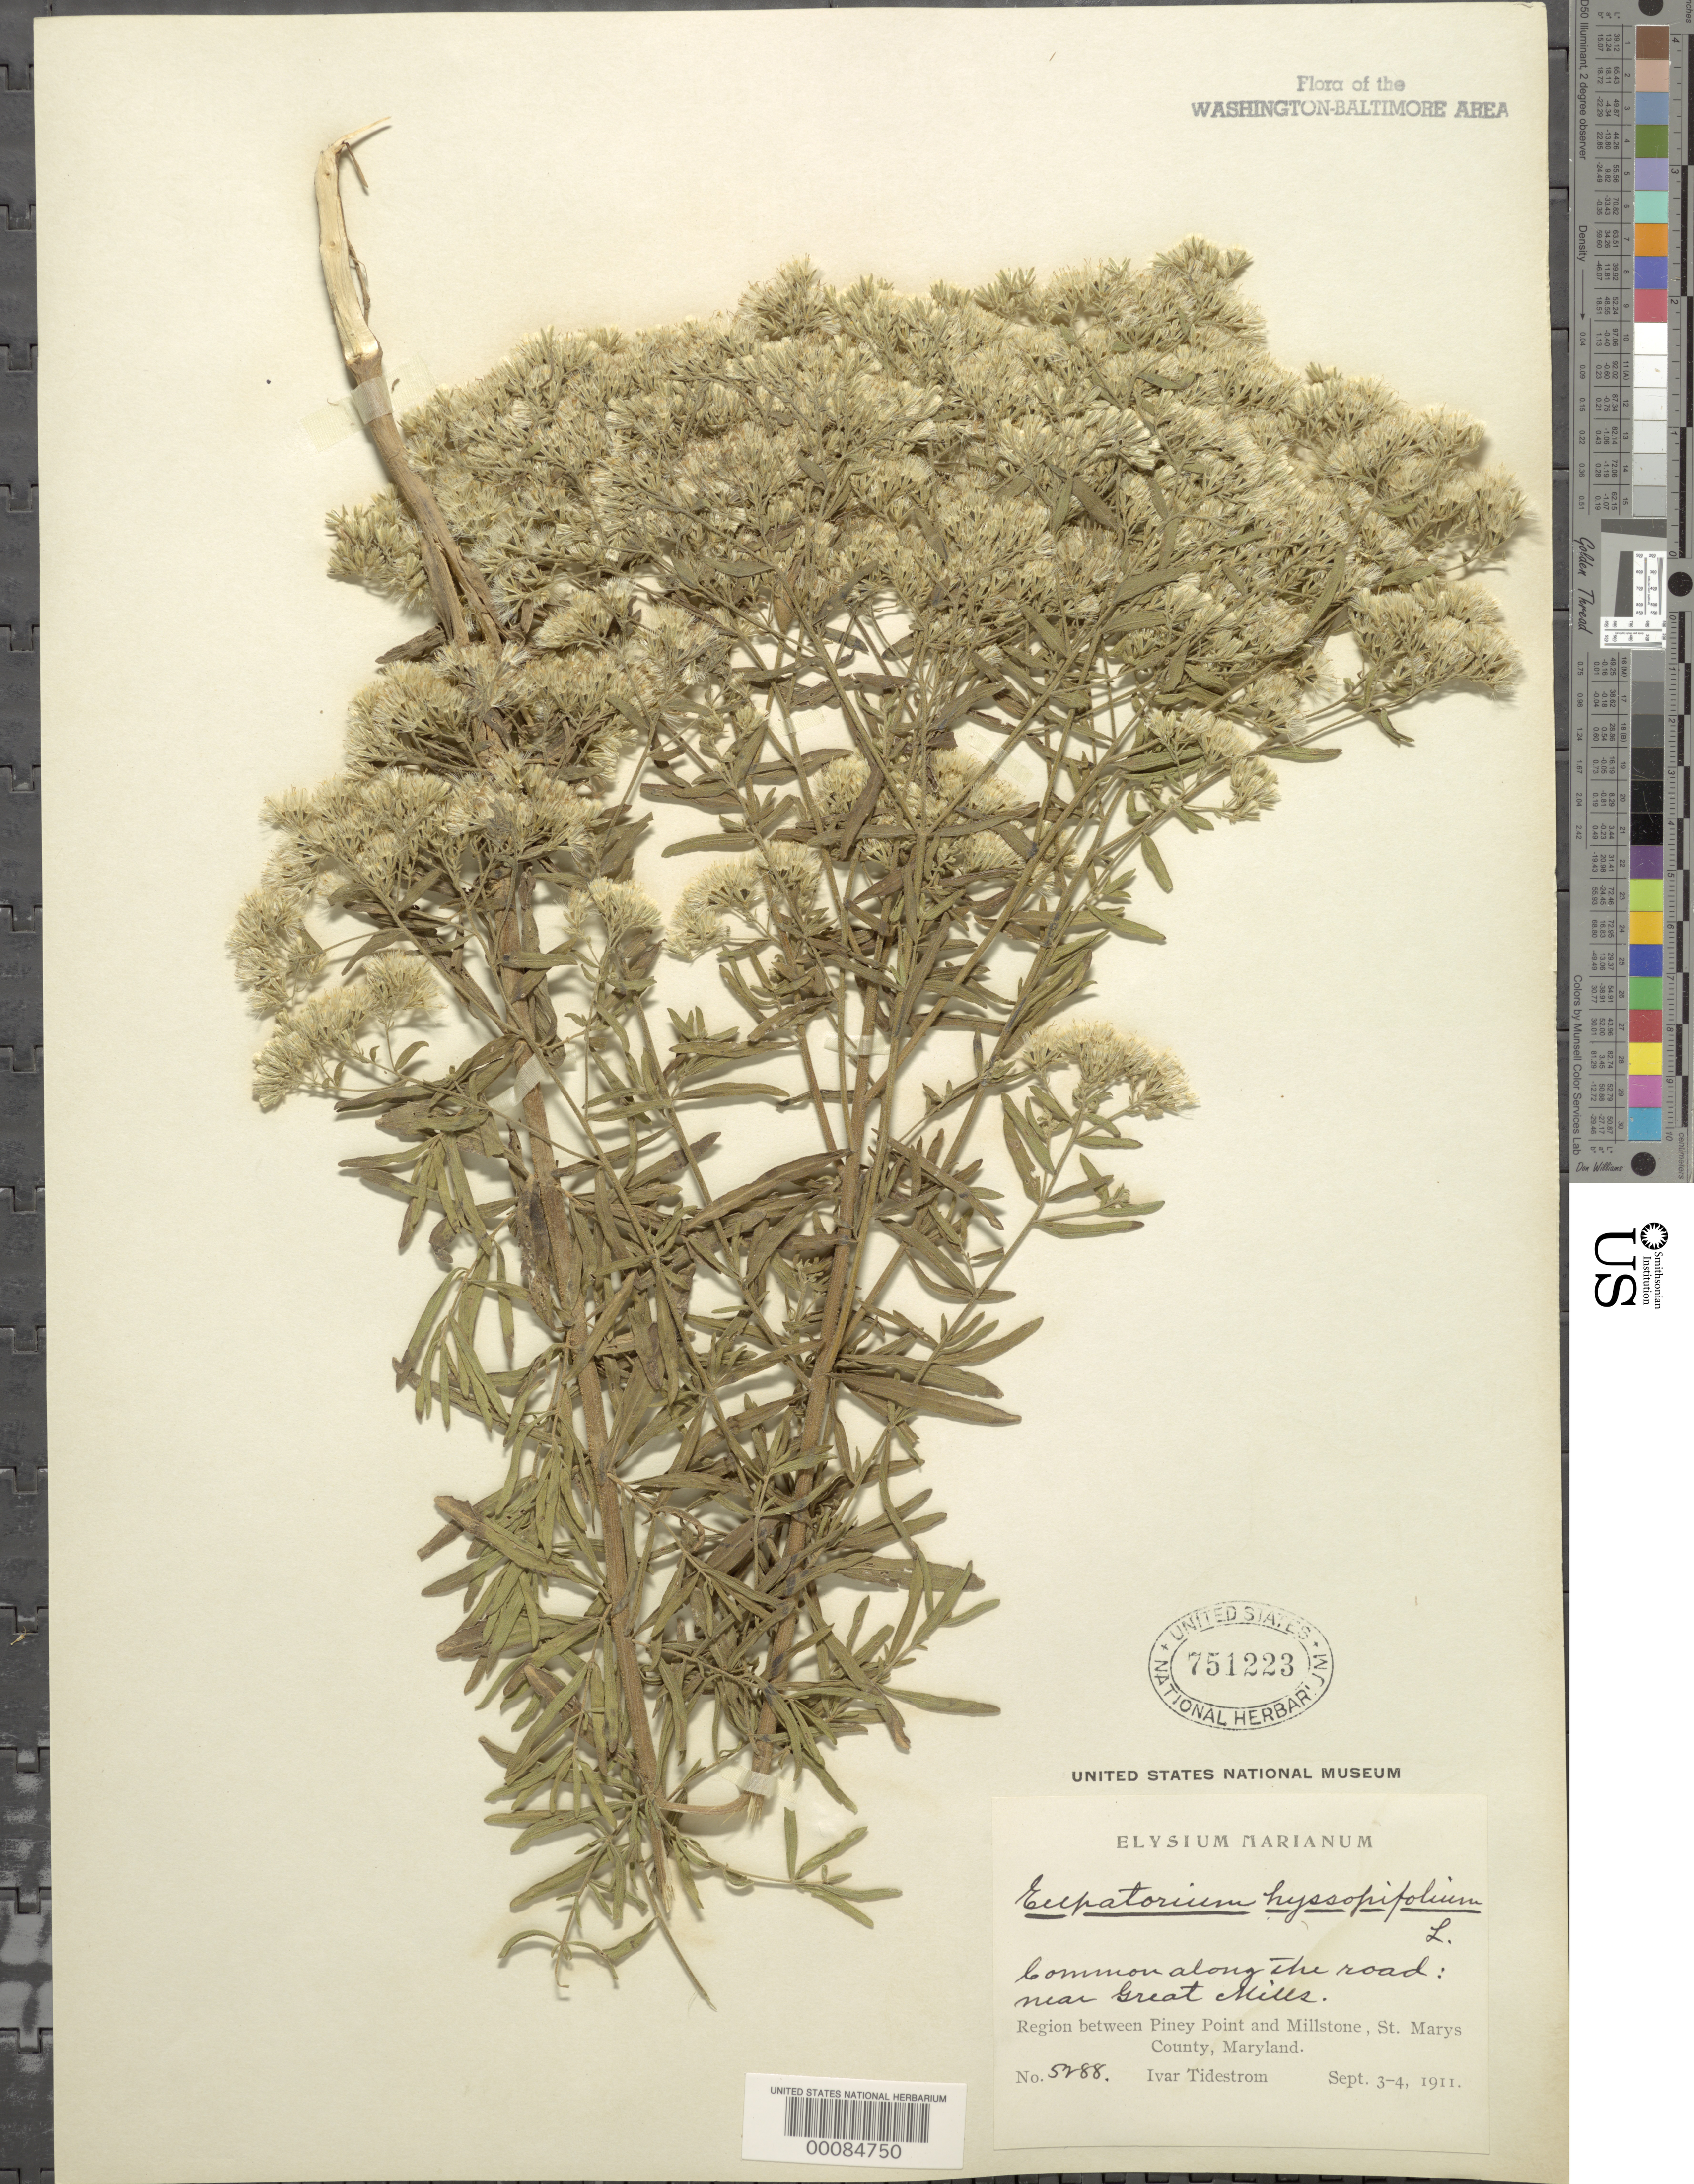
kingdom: Plantae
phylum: Tracheophyta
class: Magnoliopsida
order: Asterales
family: Asteraceae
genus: Eupatorium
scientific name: Eupatorium hyssopifolium var. typica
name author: L.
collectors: I. F. Tidestrom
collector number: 5288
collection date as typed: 03 Sep 1911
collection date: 1911-09-03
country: United States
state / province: Maryland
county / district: St. Mary's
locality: between Piney Point and Millstone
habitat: Common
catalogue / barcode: US 751223